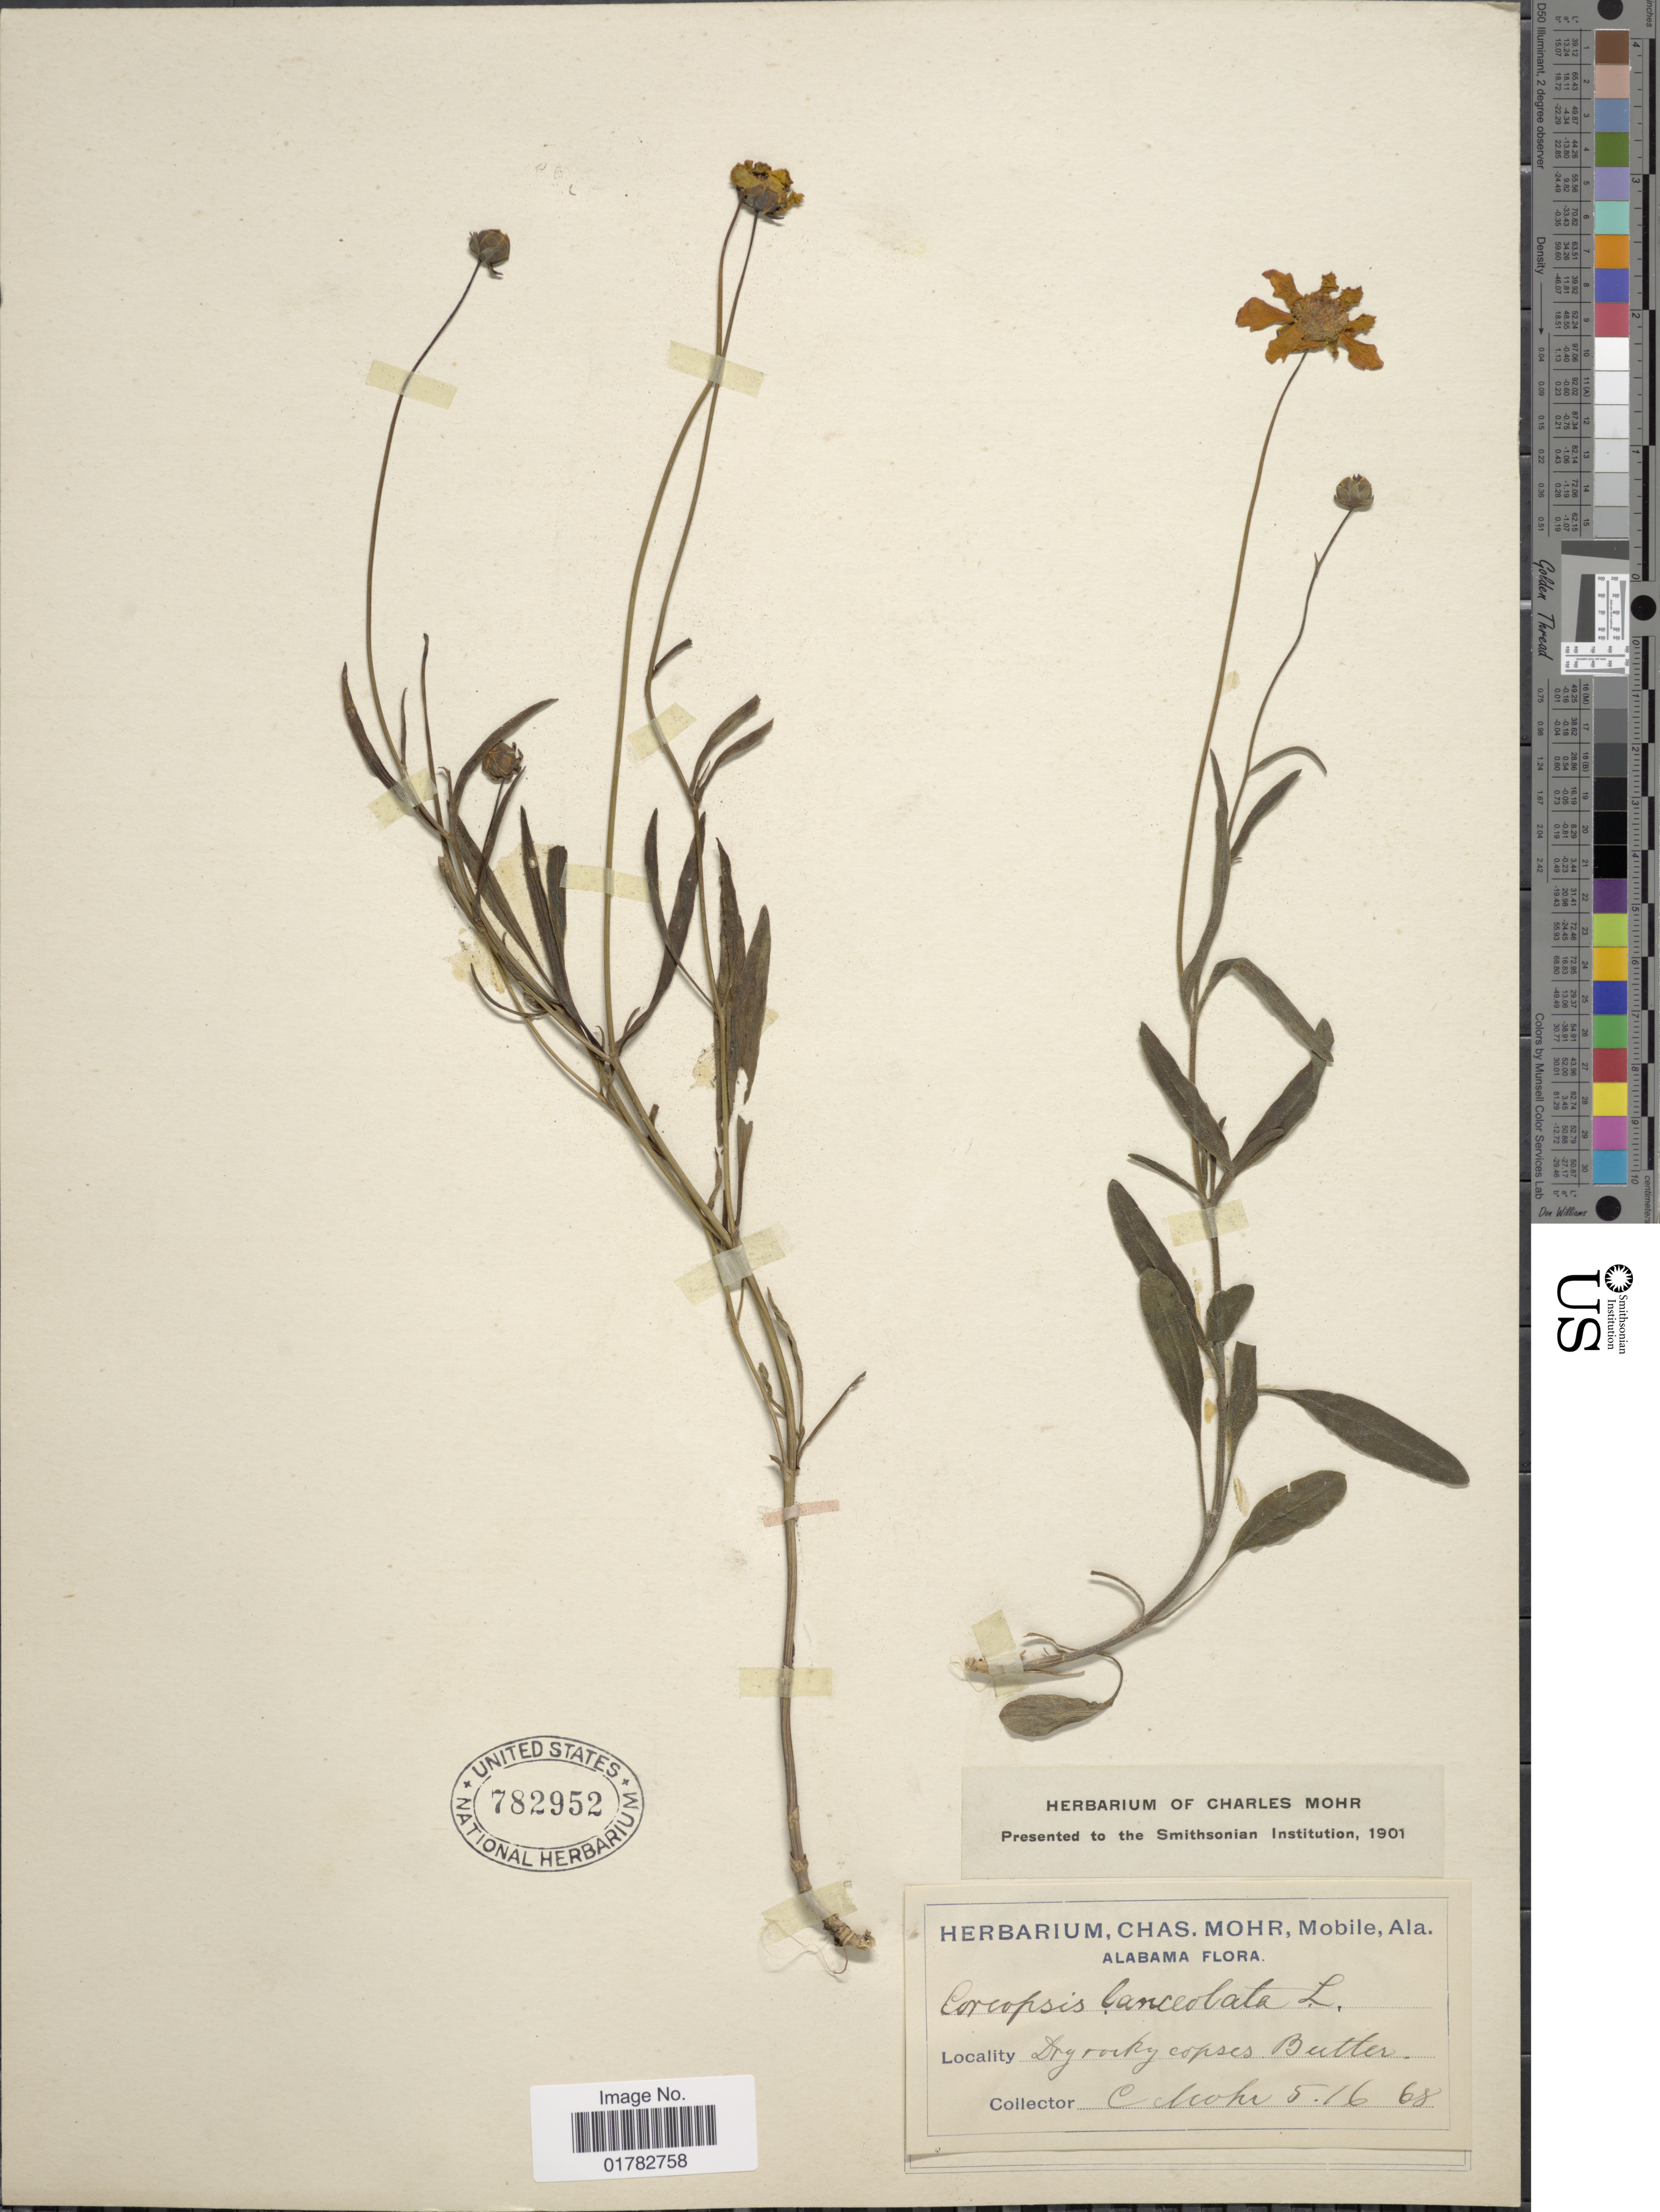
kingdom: Plantae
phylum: Tracheophyta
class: Magnoliopsida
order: Asterales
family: Asteraceae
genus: Coreopsis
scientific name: Coreopsis lanceolata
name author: L.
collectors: C. T. Mohr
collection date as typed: Transcribed d/m/y: 16/5/68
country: United States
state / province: Alabama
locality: Dry rocky copses, Butter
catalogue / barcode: US 782952